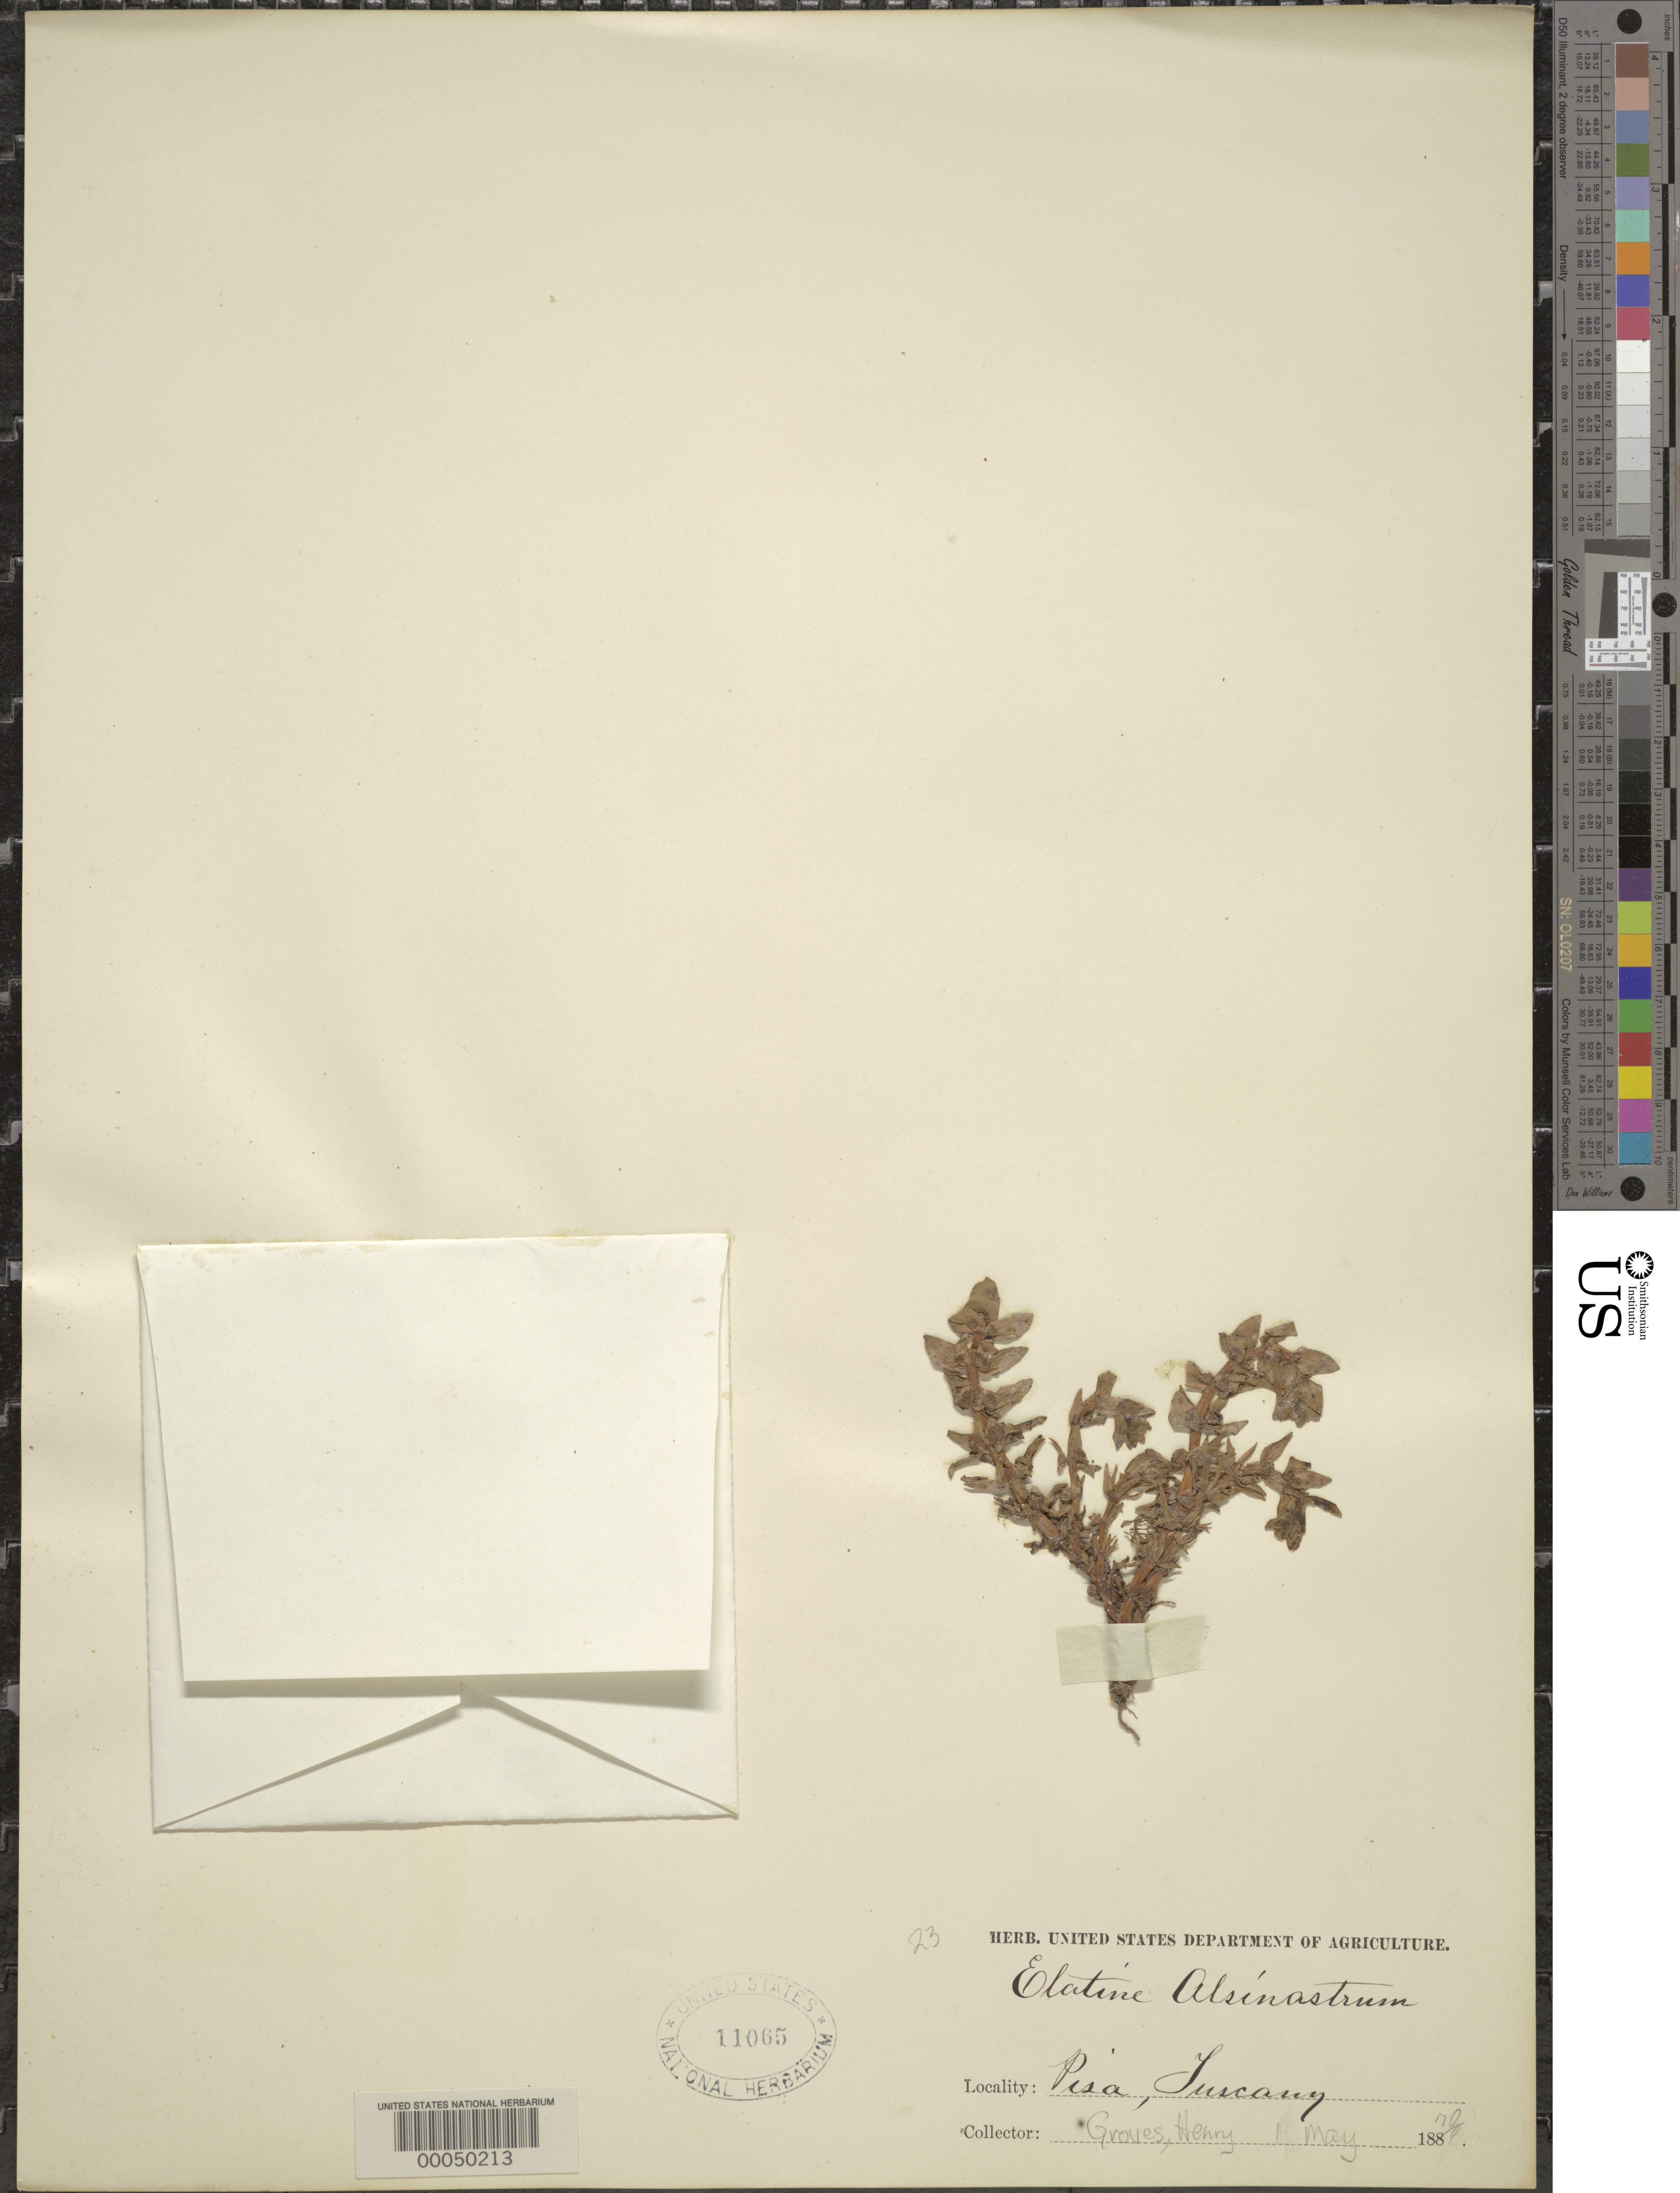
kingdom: Plantae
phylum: Tracheophyta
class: Magnoliopsida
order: Malpighiales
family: Elatinaceae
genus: Elatine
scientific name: Elatine alsinastrum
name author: L.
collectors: H. Groves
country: Italy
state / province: Tuscany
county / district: Pisa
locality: Pisa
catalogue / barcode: US 11065